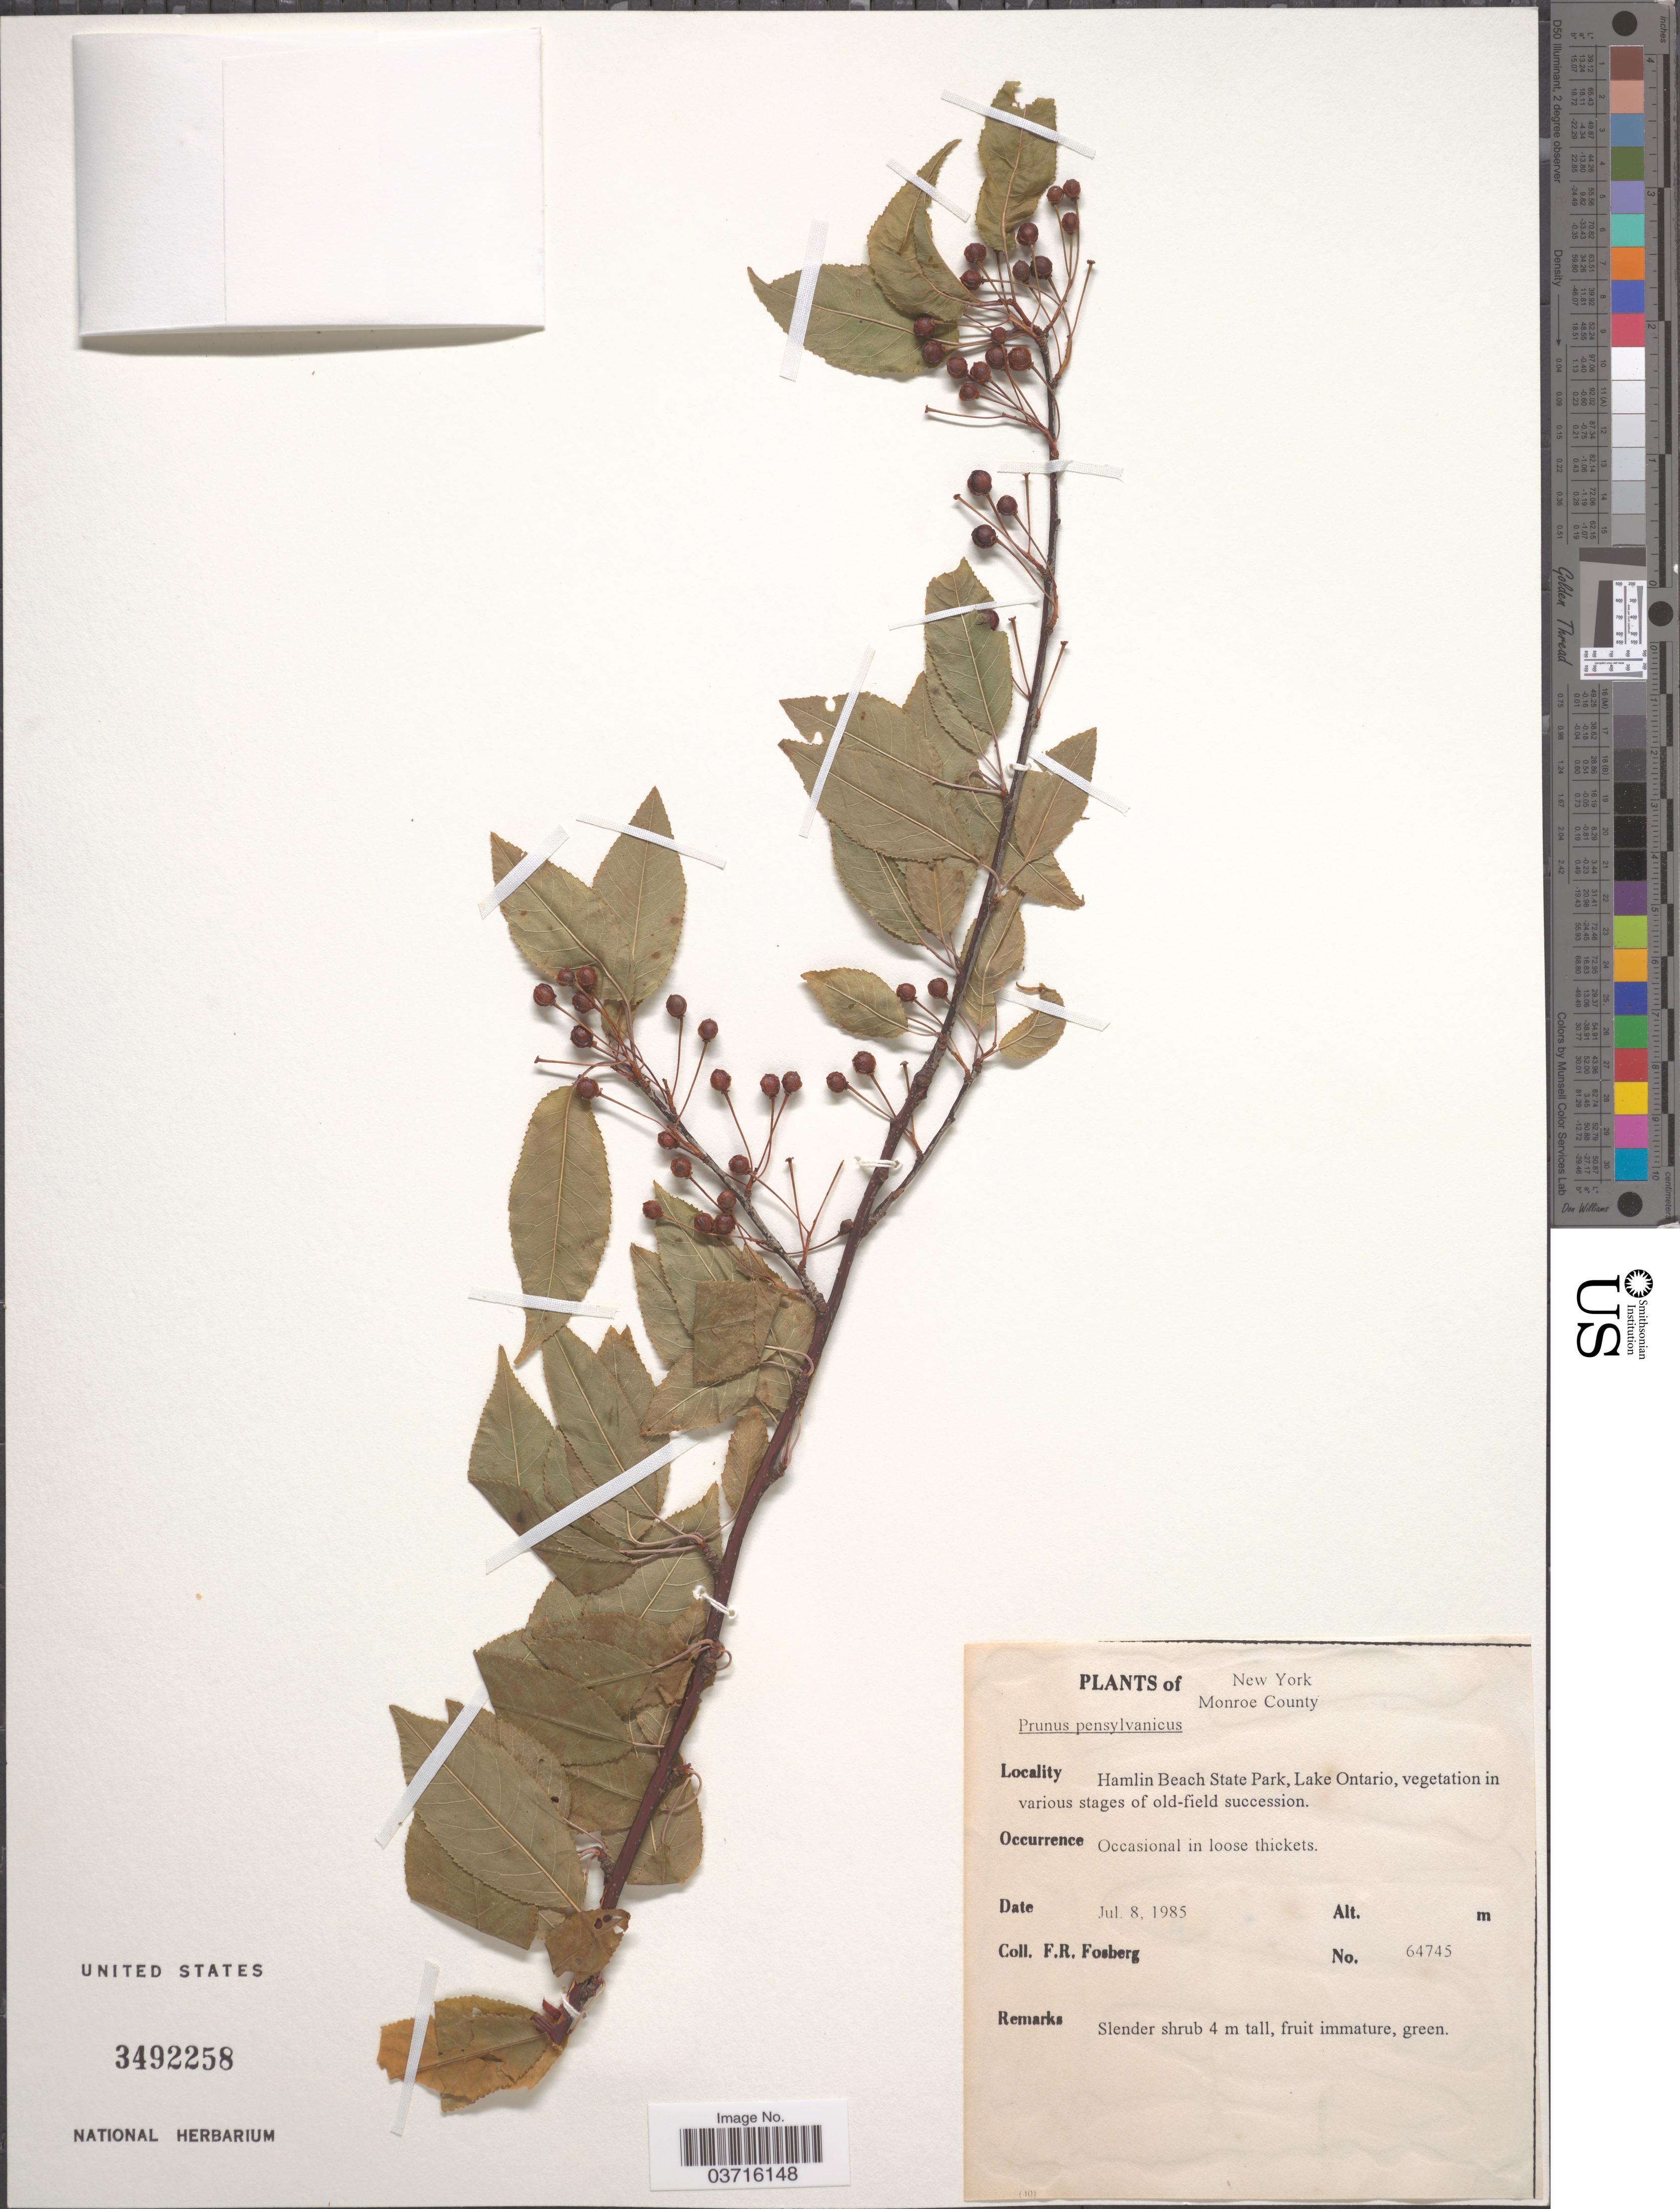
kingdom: Plantae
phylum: Tracheophyta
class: Magnoliopsida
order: Rosales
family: Rosaceae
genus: Prunus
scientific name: Prunus pensylvanica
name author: L. f.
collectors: F. R. Fosberg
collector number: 64745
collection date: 1985-07-08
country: United States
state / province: New York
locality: Monroe County. Hamlin Beach State Park, Lake Ontario.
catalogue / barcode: US 3492258